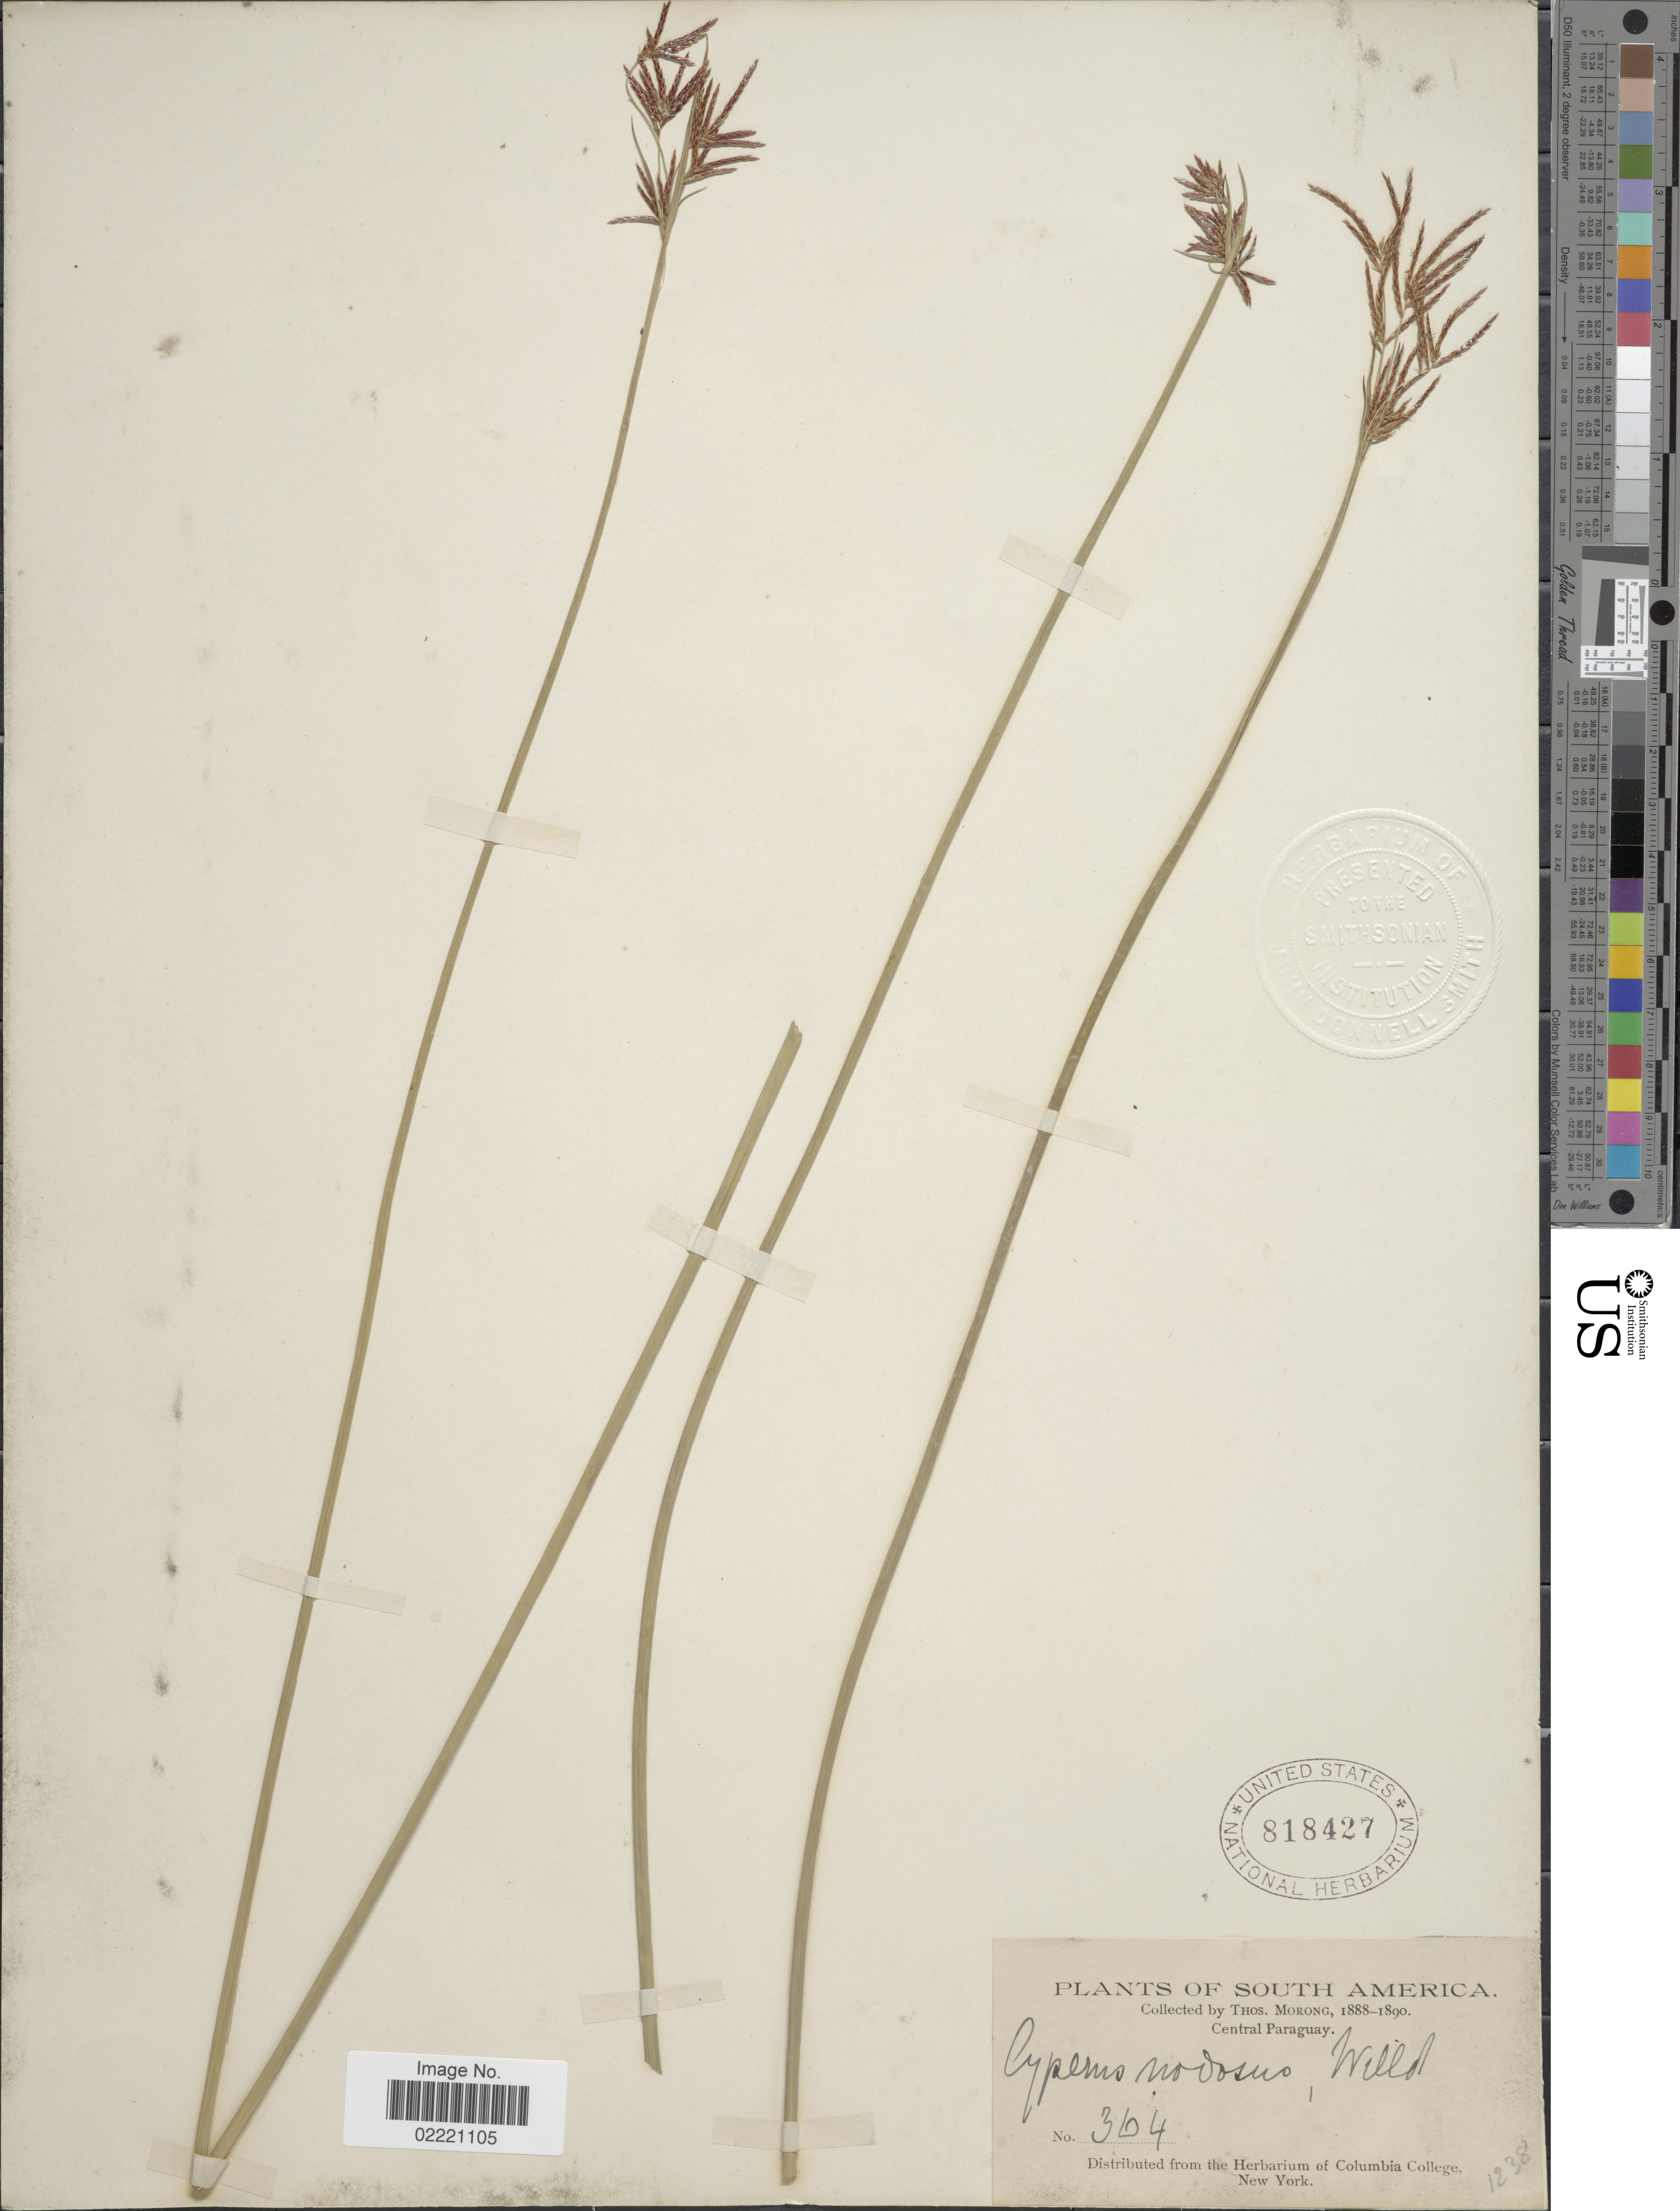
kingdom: Plantae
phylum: Tracheophyta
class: Liliopsida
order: Poales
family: Cyperaceae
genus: Cyperus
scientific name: Cyperus articulatus var. nodosus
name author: (Bonpl. ex Humb. & Willd.) Kük.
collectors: T. Morong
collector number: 364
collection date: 1888/1890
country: Paraguay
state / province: Central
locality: Central Paraguay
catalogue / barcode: US 818427